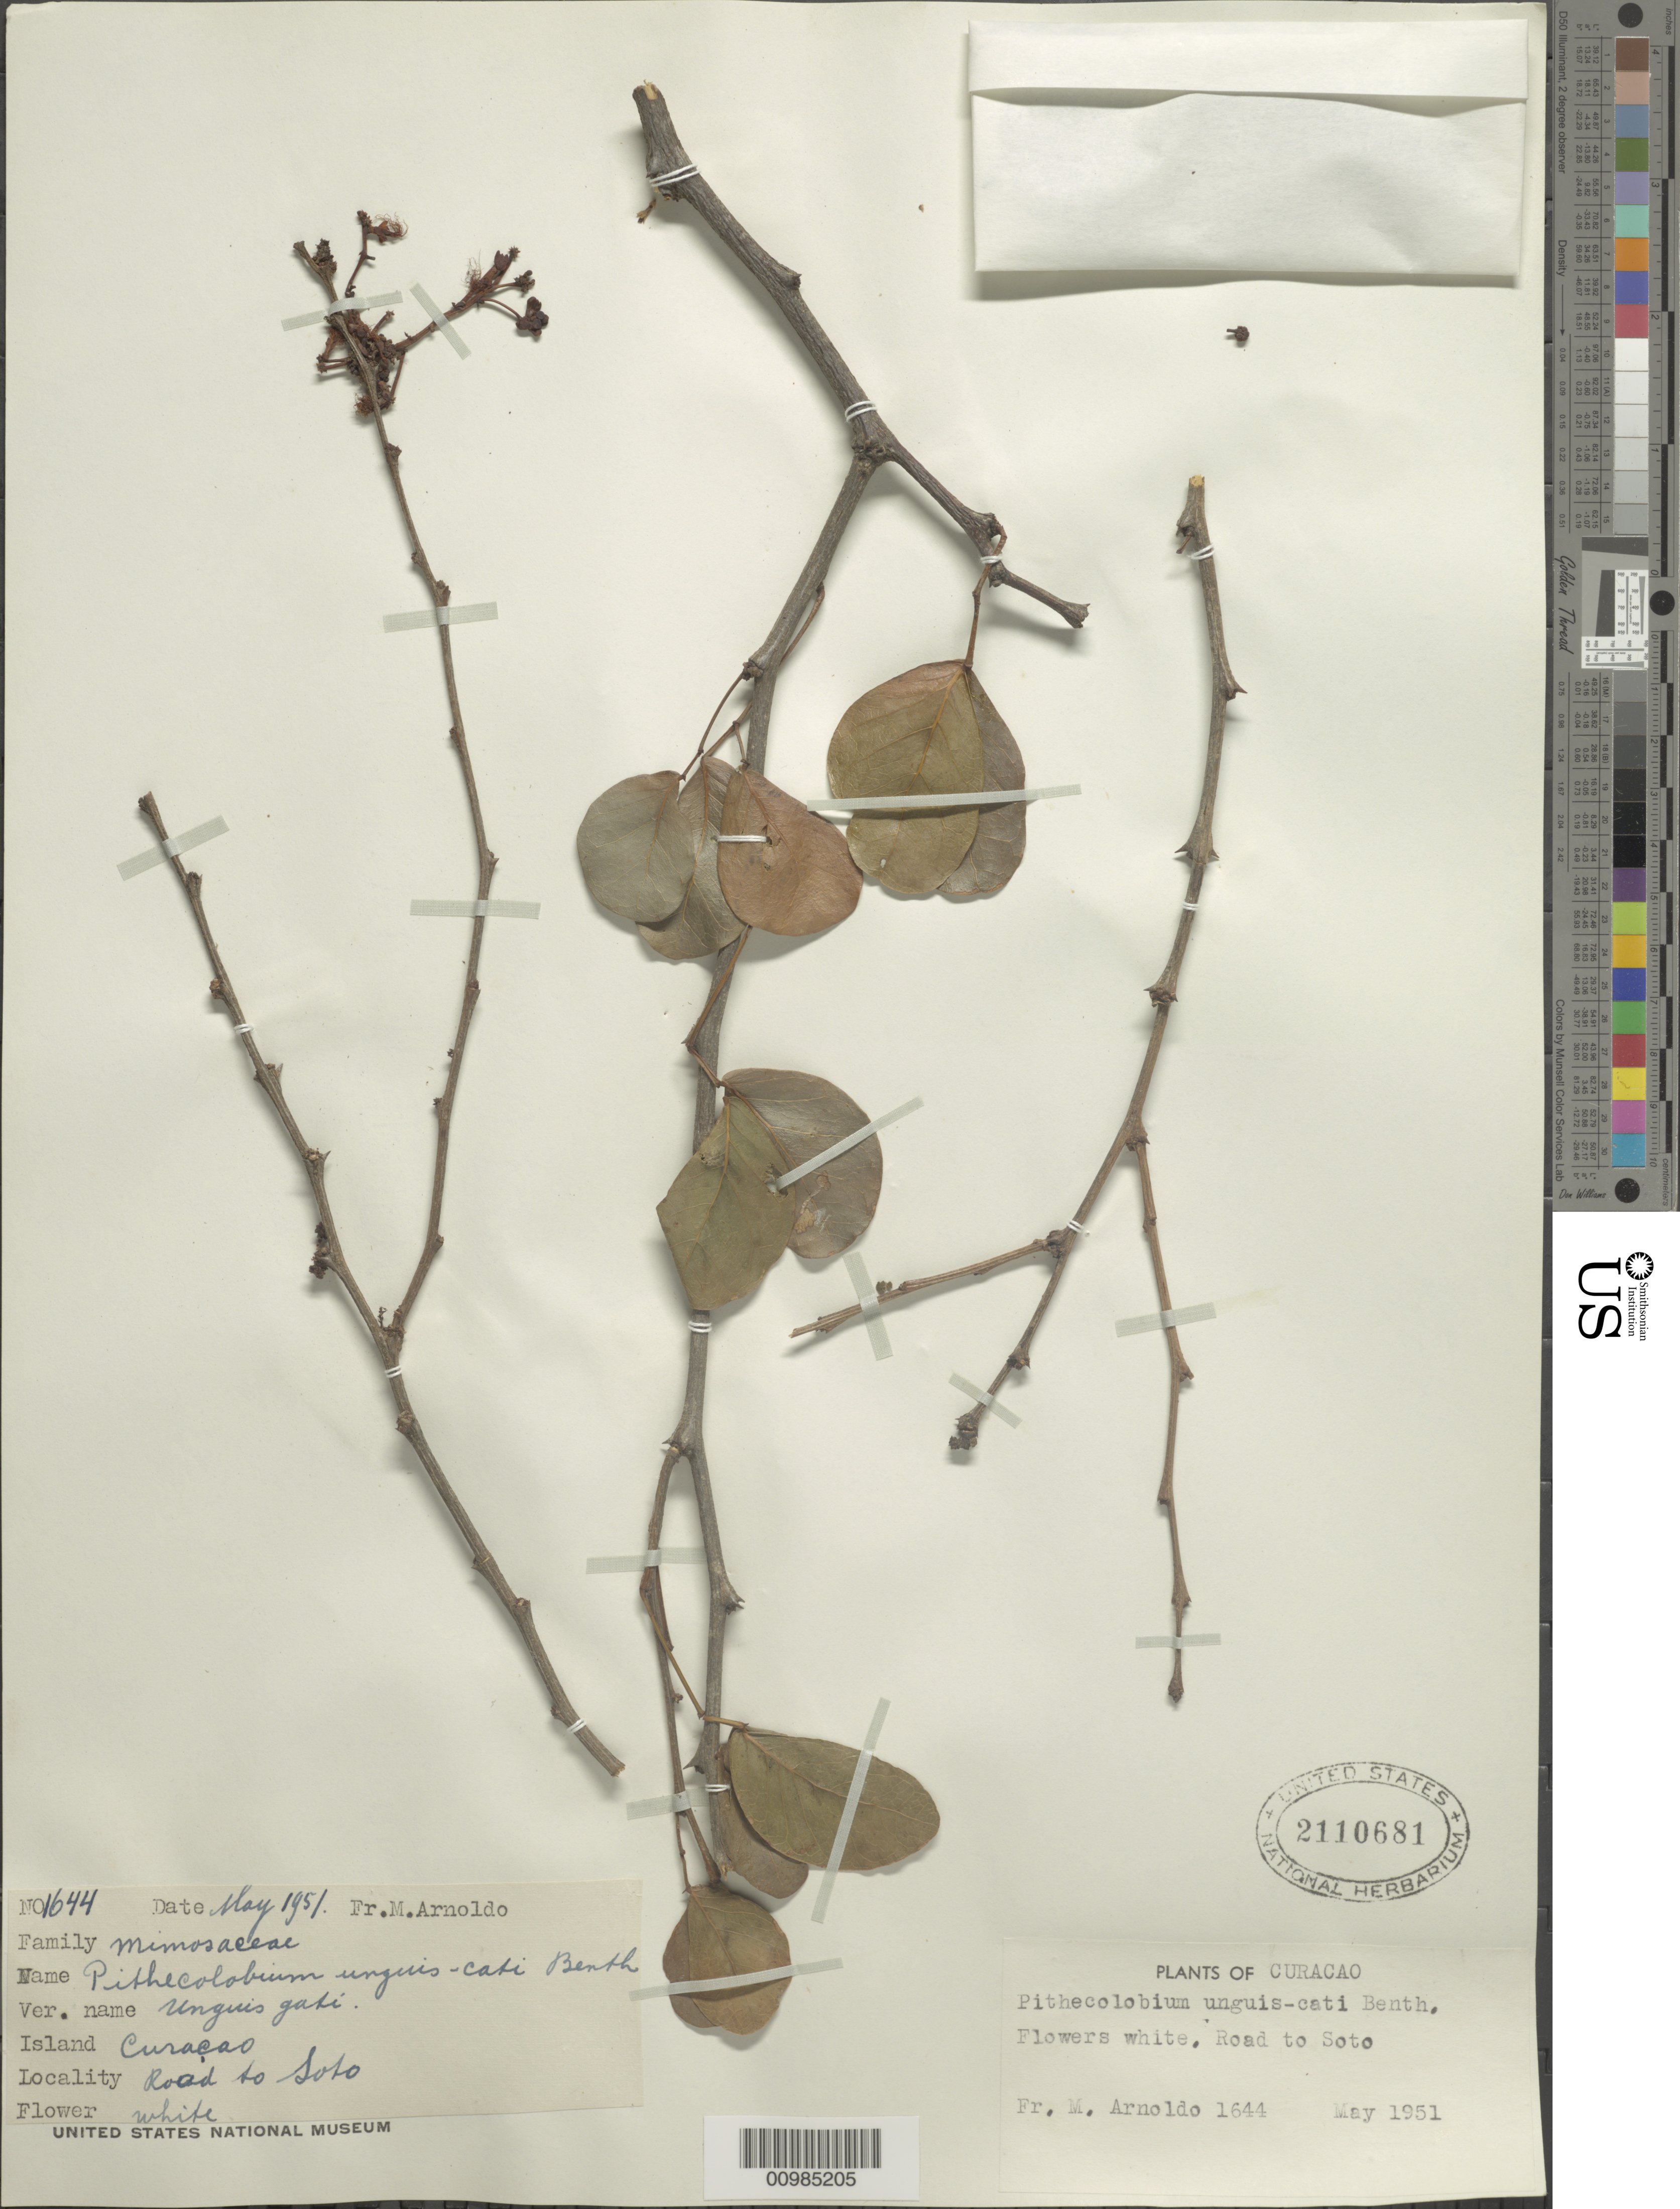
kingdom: Plantae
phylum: Tracheophyta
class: Magnoliopsida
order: Fabales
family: Fabaceae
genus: Pithecellobium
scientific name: Pithecellobium unguis-cati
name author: (L.) Benth.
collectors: N. Arnoldo-Broeders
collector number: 1644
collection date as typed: May 1951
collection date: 1951-05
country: Curaçao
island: Curaçao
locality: Road to Soto.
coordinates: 0 N, 0 E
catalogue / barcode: US 2110681